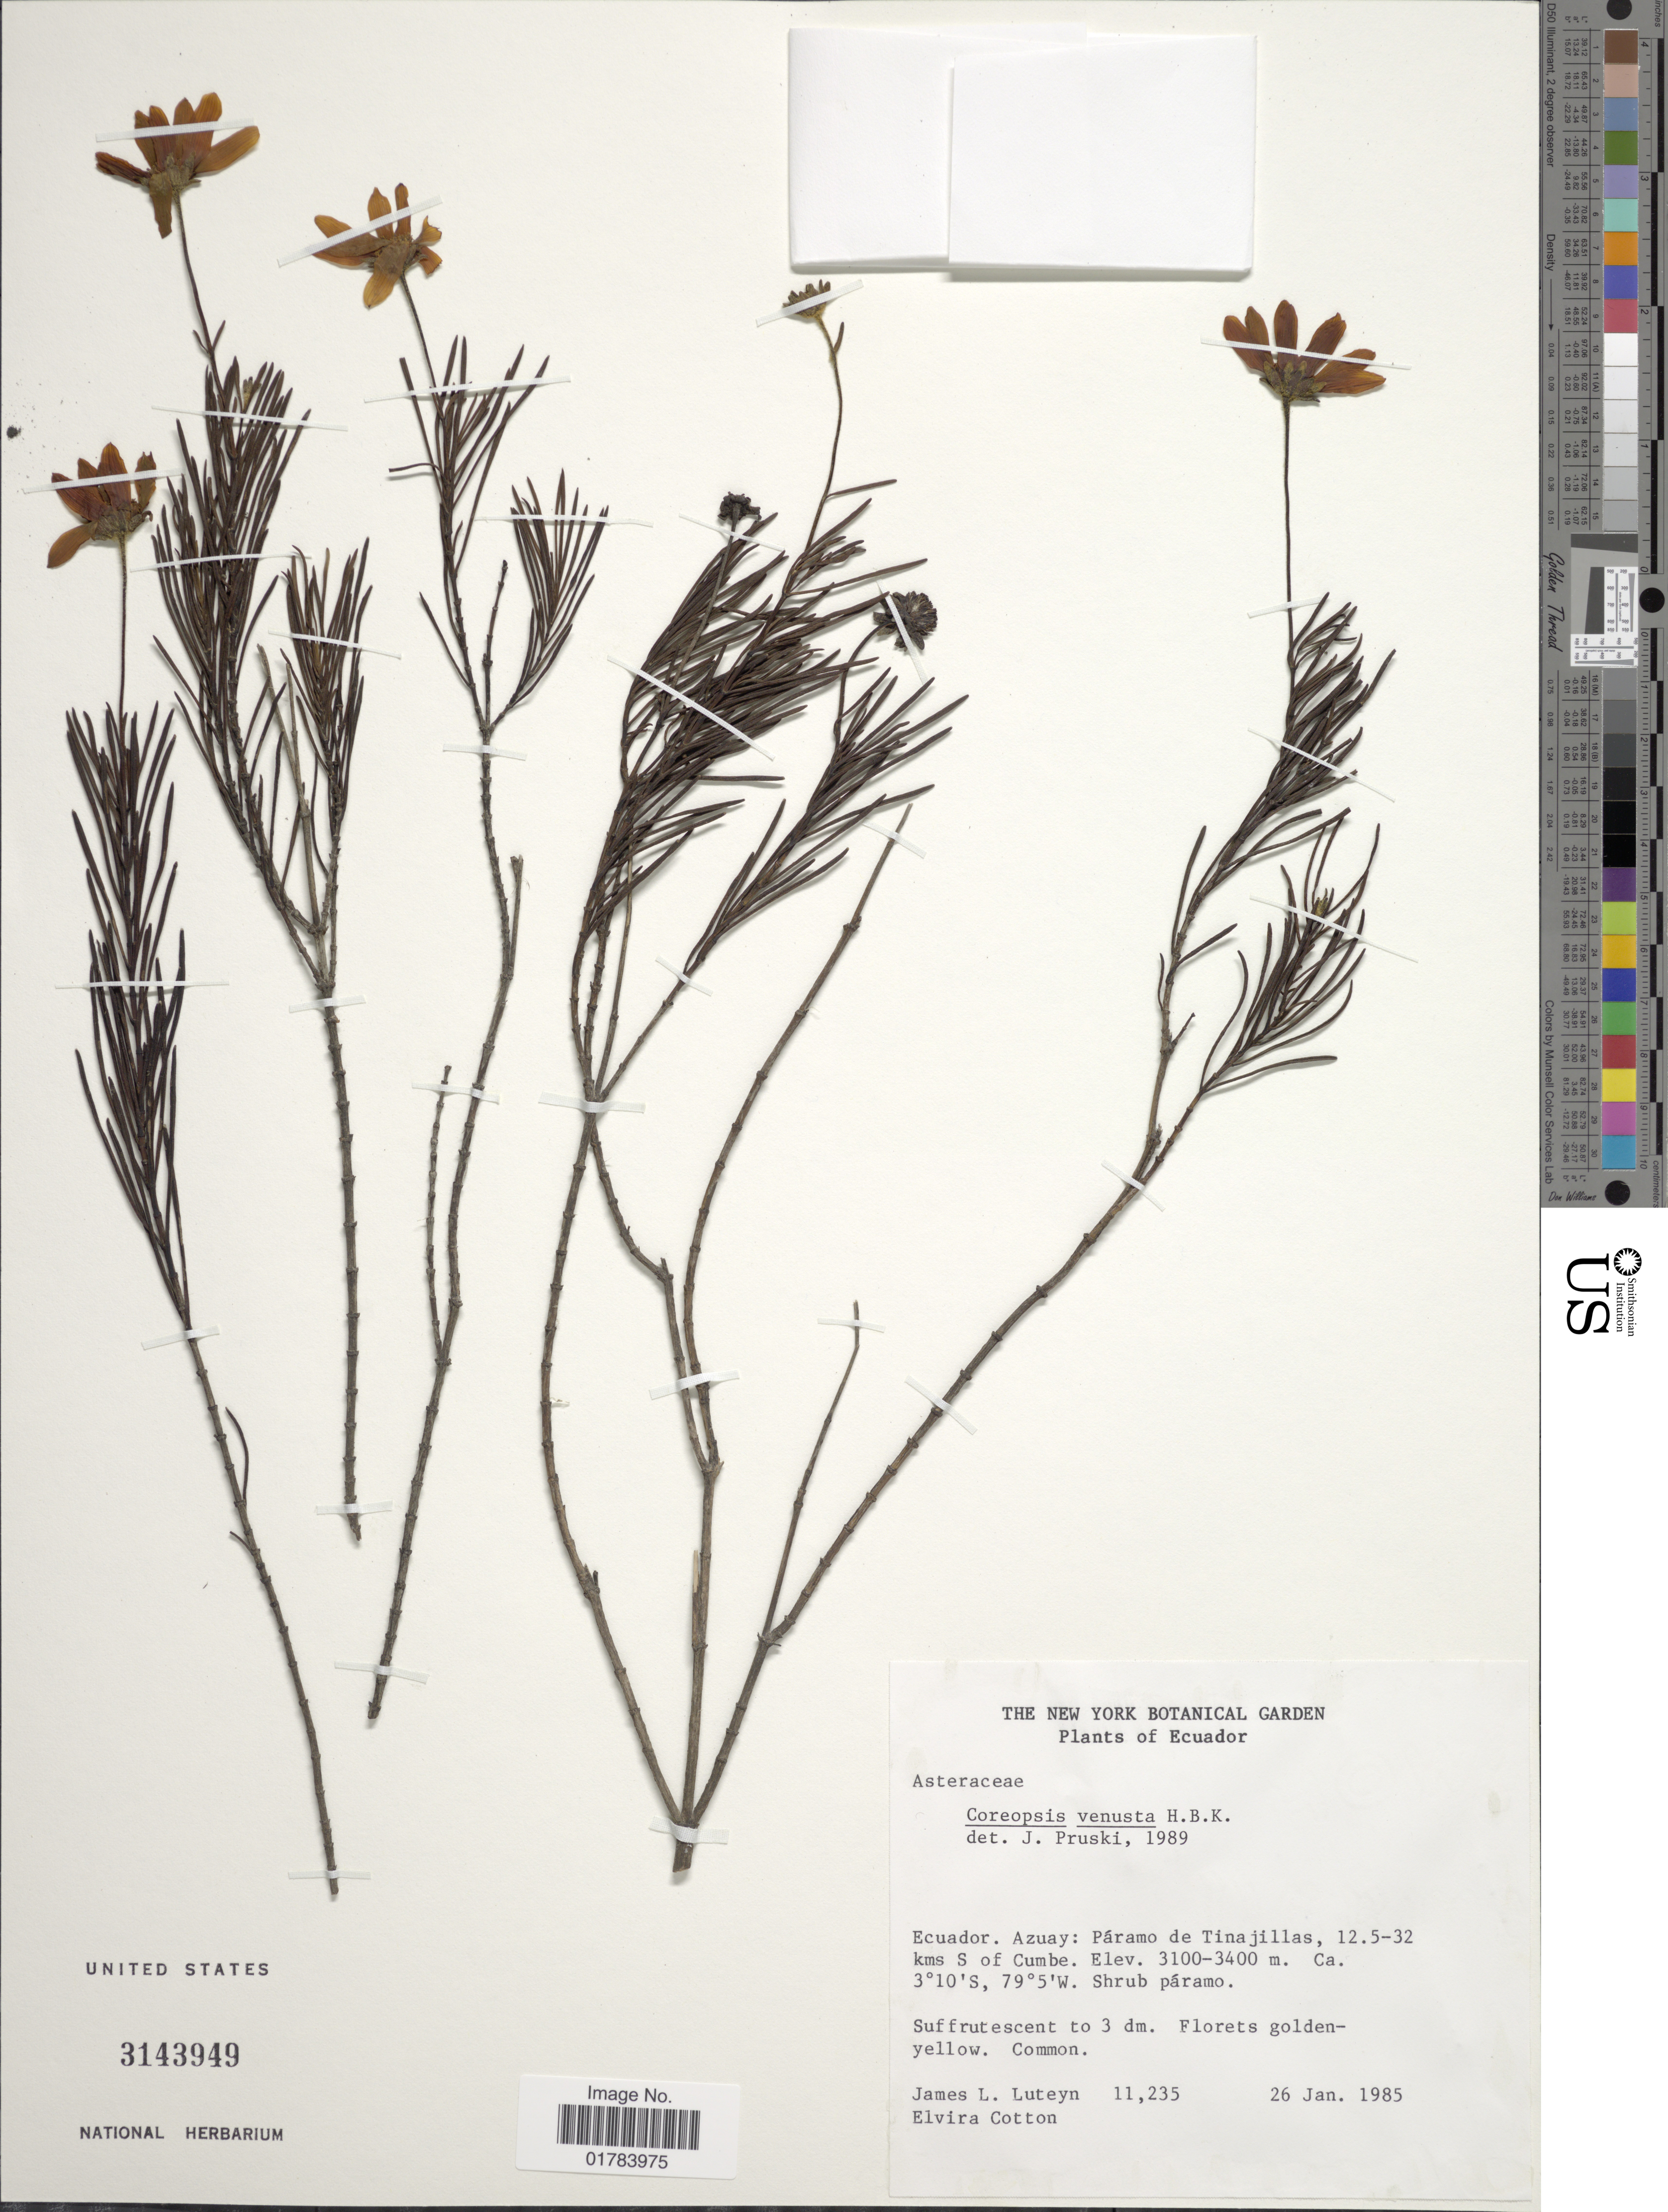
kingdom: Plantae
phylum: Tracheophyta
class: Magnoliopsida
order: Asterales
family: Asteraceae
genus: Coreopsis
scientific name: Coreopsis venusta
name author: Kunth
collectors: J. L. Luteyn & E. Cotton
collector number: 11235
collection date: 1985-01-26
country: Ecuador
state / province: Azuay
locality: Paramo de Tinajillas, 12.5-32 km S of Cumbe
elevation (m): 3100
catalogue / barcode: US 3143949